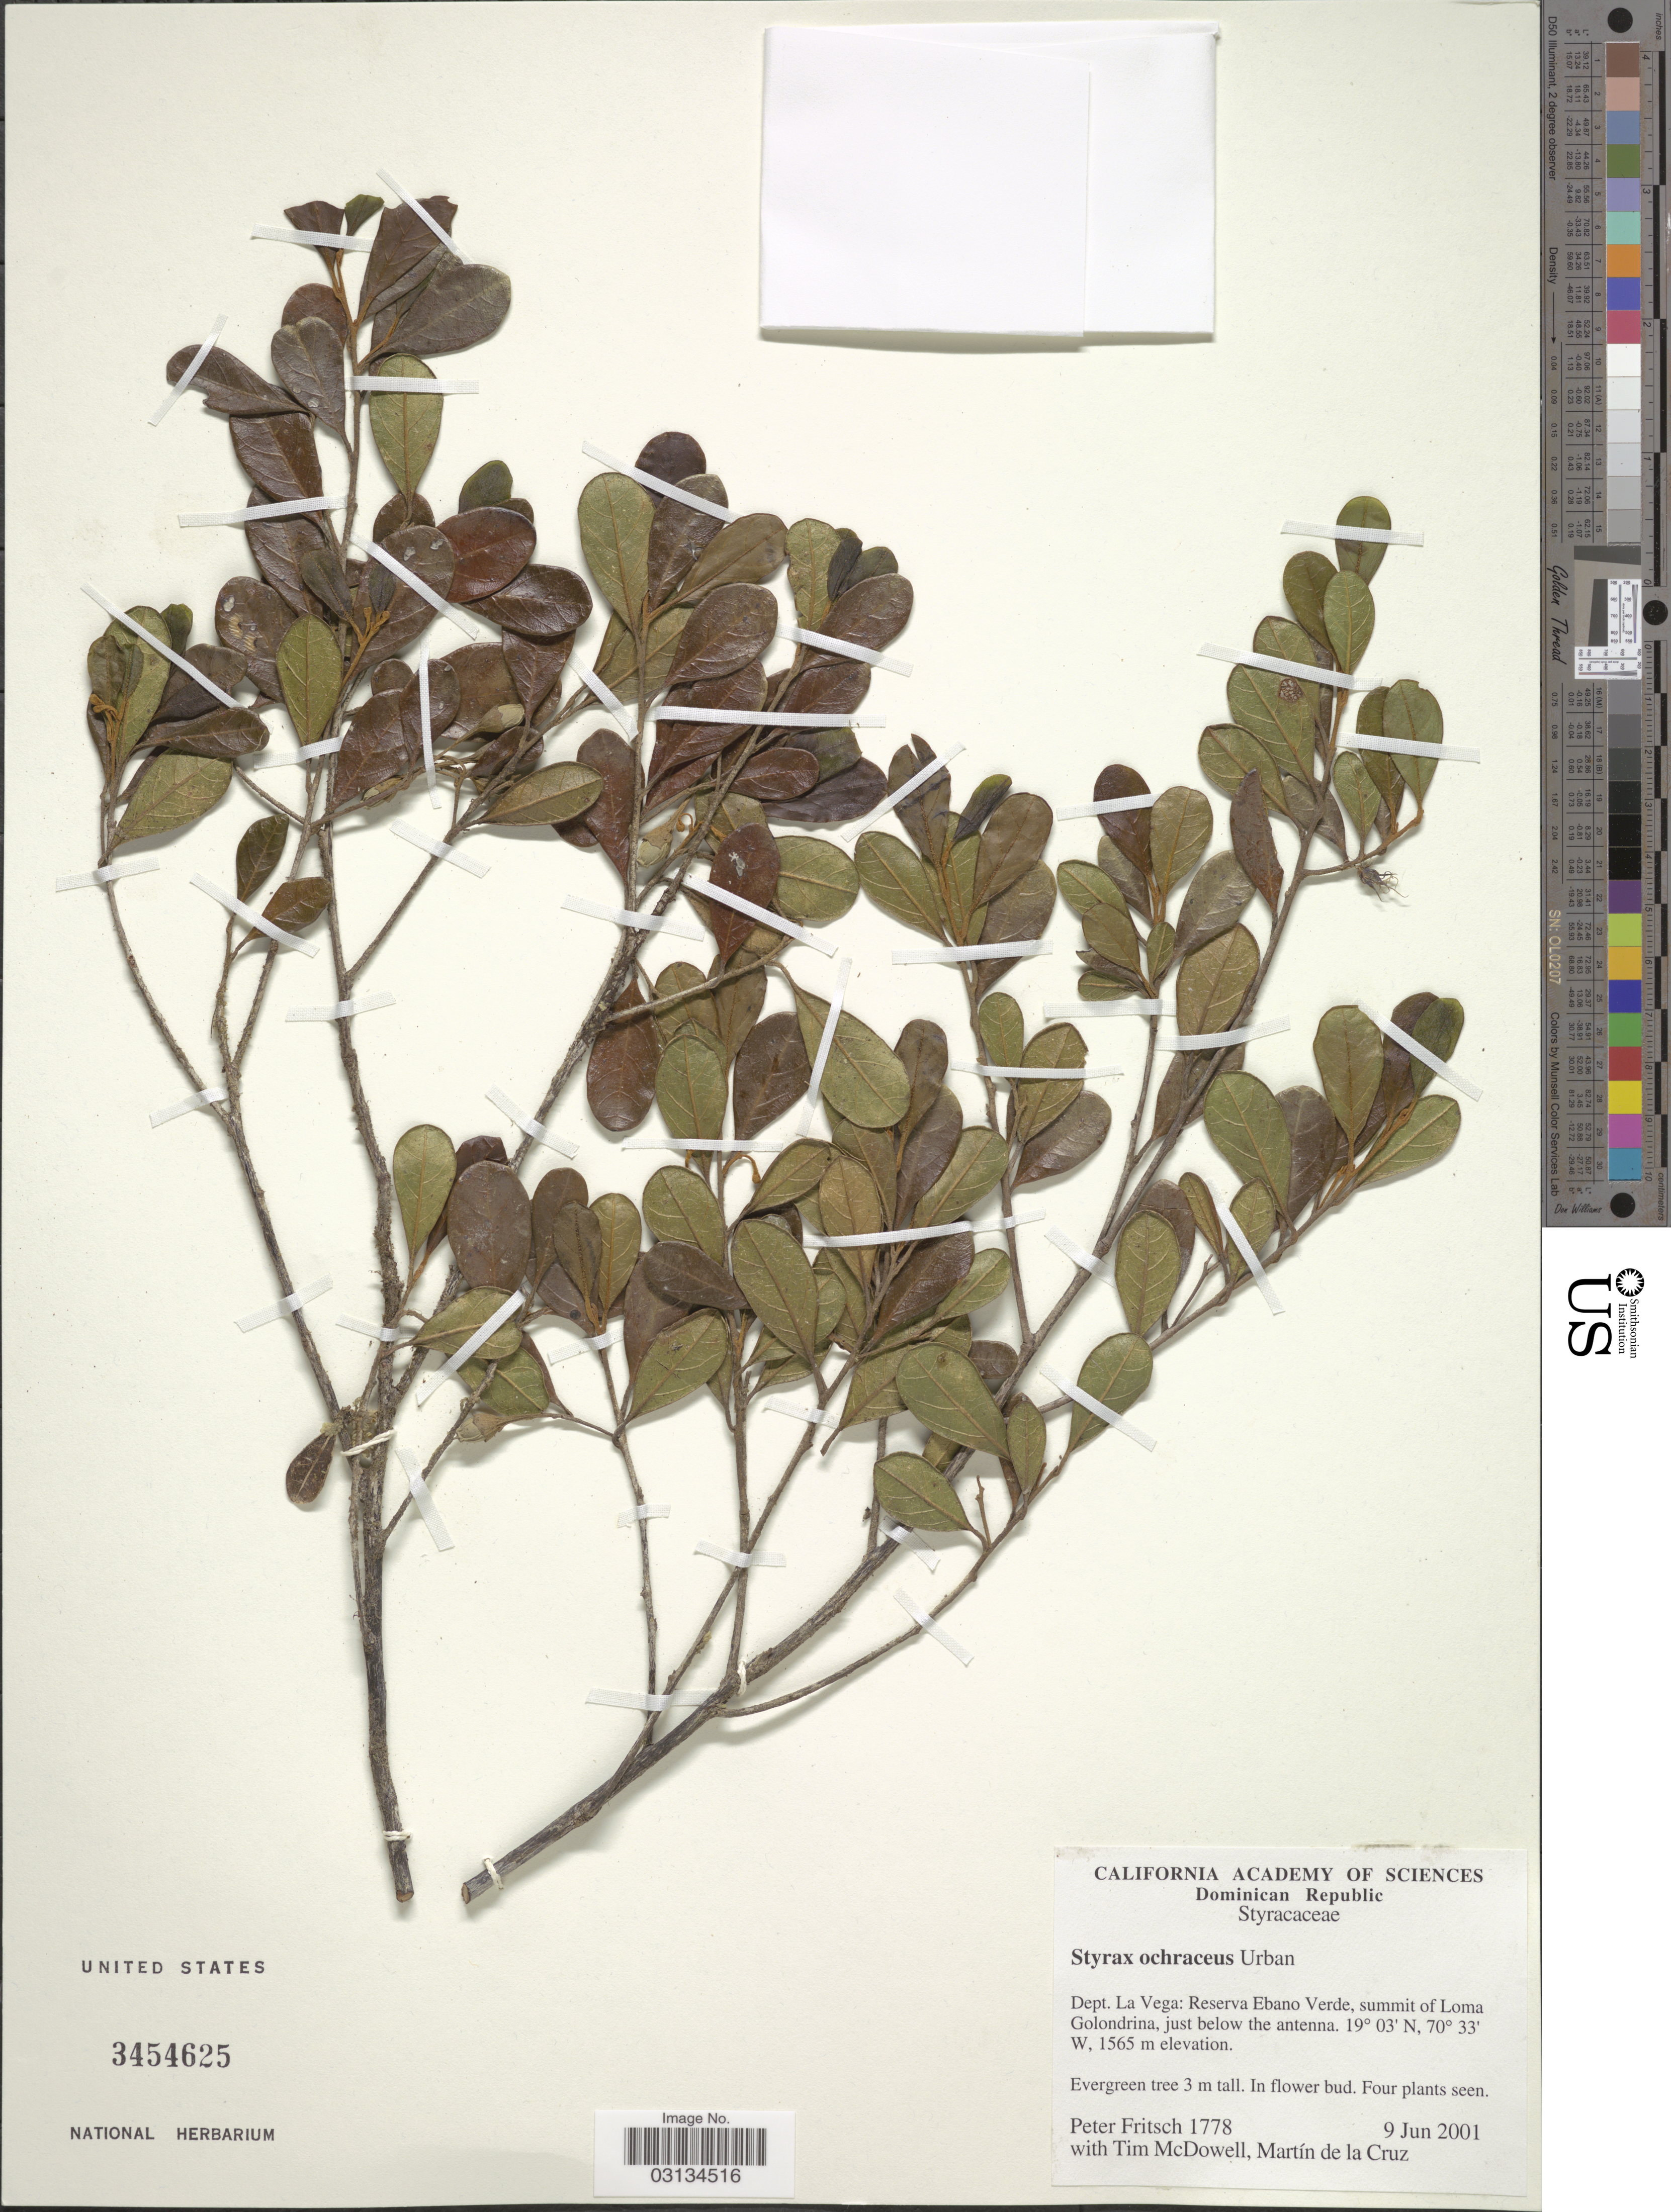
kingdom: Plantae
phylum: Tracheophyta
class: Magnoliopsida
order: Ericales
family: Styracaceae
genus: Styrax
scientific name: Styrax ochraceus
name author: Urb.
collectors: P. W. Fritsch, T. McDowell & M. de la Cruz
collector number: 1778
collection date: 2001-06-09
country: Dominican Republic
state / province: La Vega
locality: Dept. La Vega: Reserva Ebano Verde, summit of Loma Golondrina, just below the antenna.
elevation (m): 1565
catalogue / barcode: US 3454625